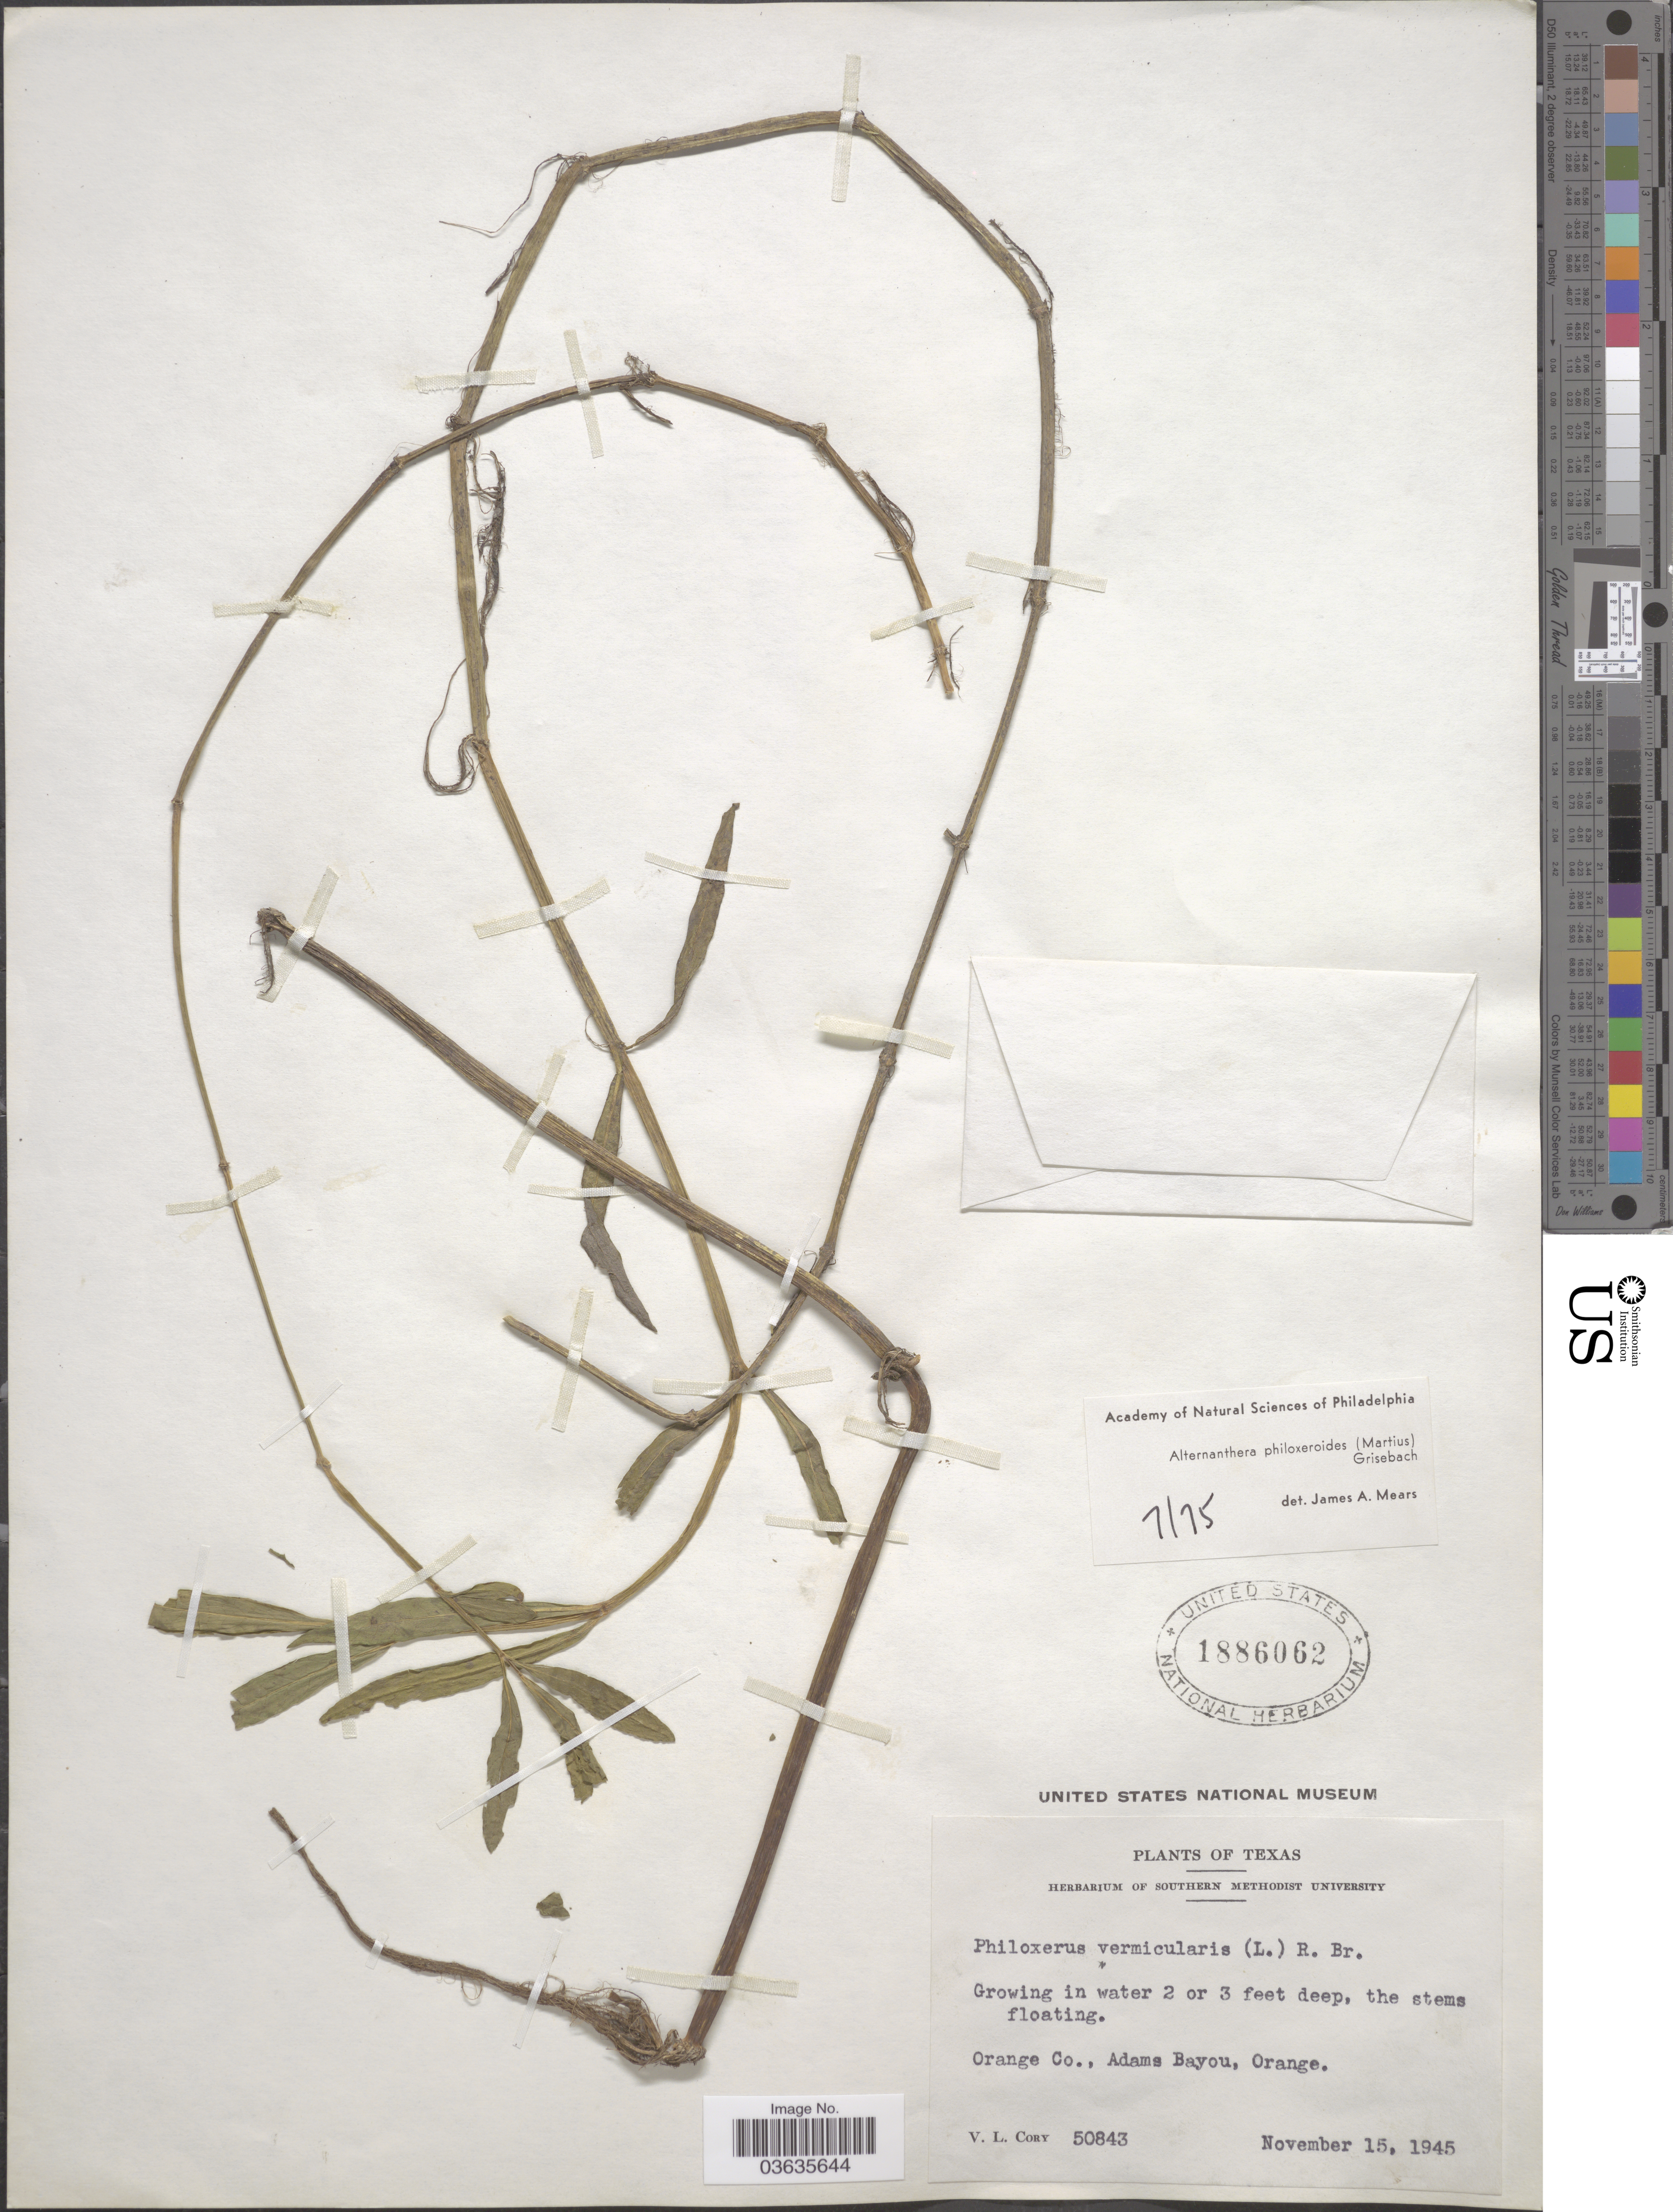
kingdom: Plantae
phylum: Tracheophyta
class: Magnoliopsida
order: Caryophyllales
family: Amaranthaceae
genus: Alternanthera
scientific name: Alternanthera philoxeroides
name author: (Mart.) Griseb.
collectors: V. Cory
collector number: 50843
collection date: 1945-11-15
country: United States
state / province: Texas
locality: Orange Co., Adams Bayou. Orange.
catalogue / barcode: US 1886062